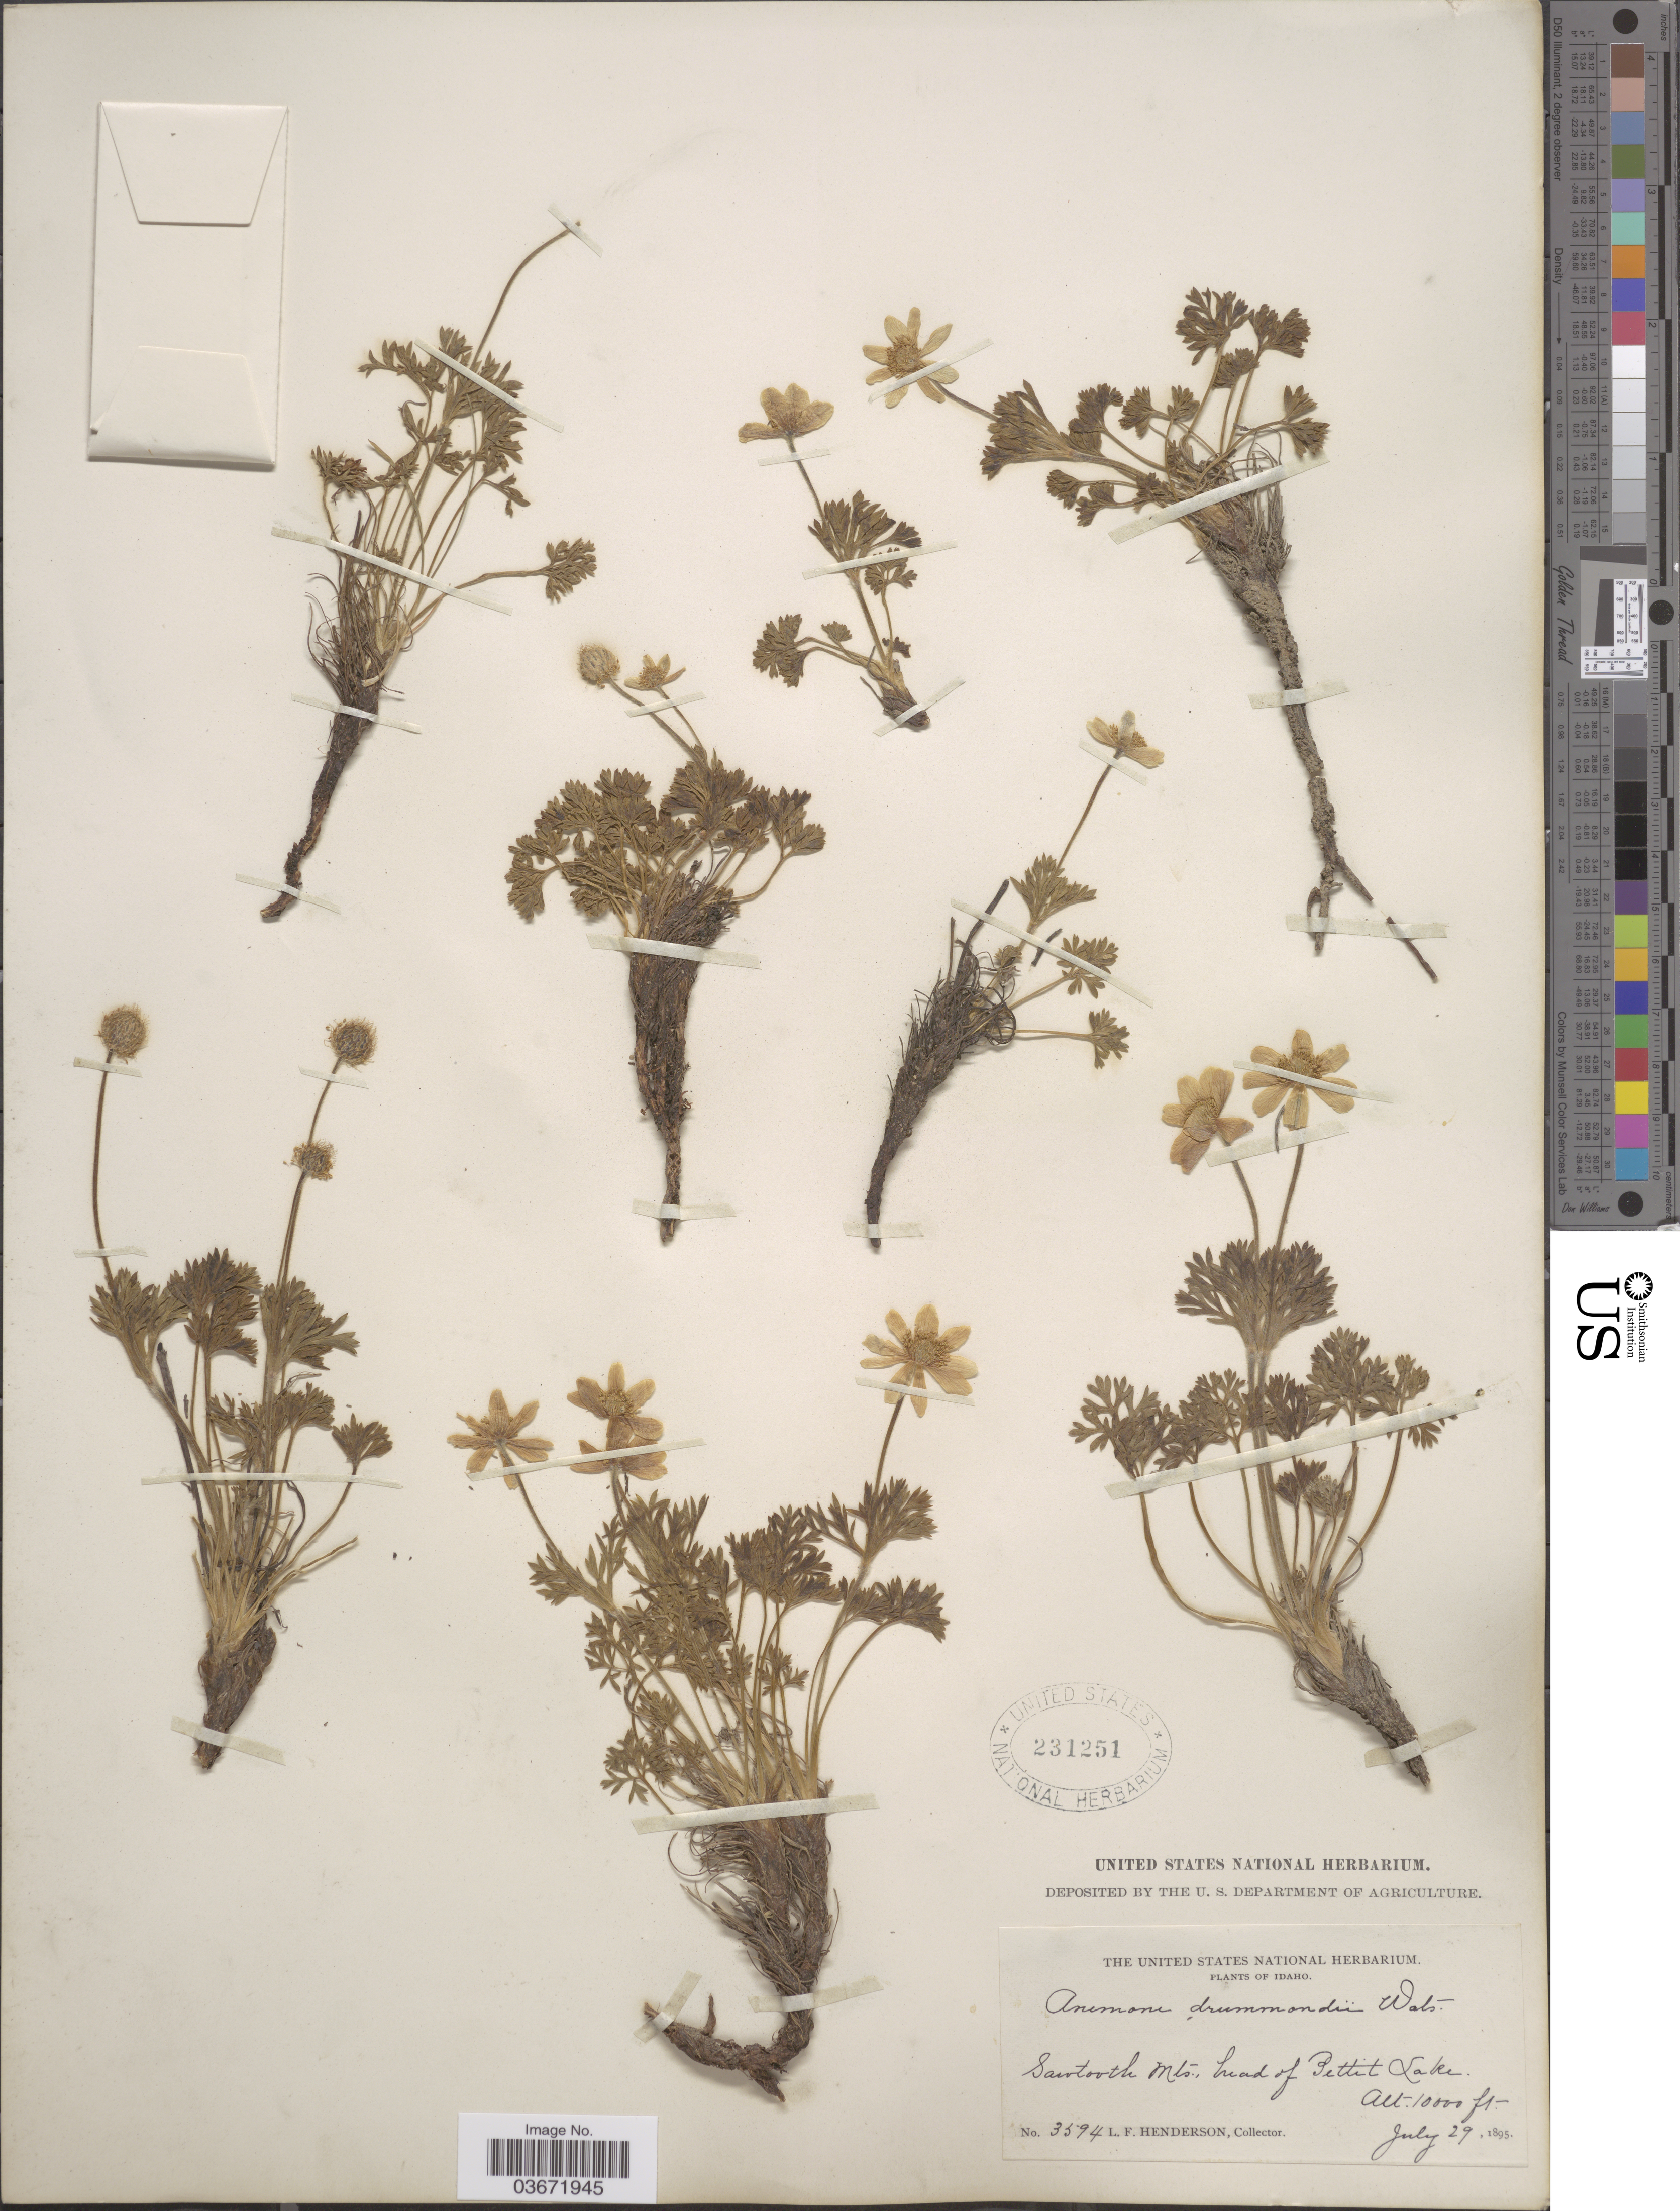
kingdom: Plantae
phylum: Tracheophyta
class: Magnoliopsida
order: Ranunculales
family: Ranunculaceae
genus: Anemone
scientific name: Anemone drummondii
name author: S. Watson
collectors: L. Henderson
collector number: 3594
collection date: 1895-07-29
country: United States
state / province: Idaho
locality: Sawtooth Mts., head of Pettit Lake.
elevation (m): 3048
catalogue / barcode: US 231251